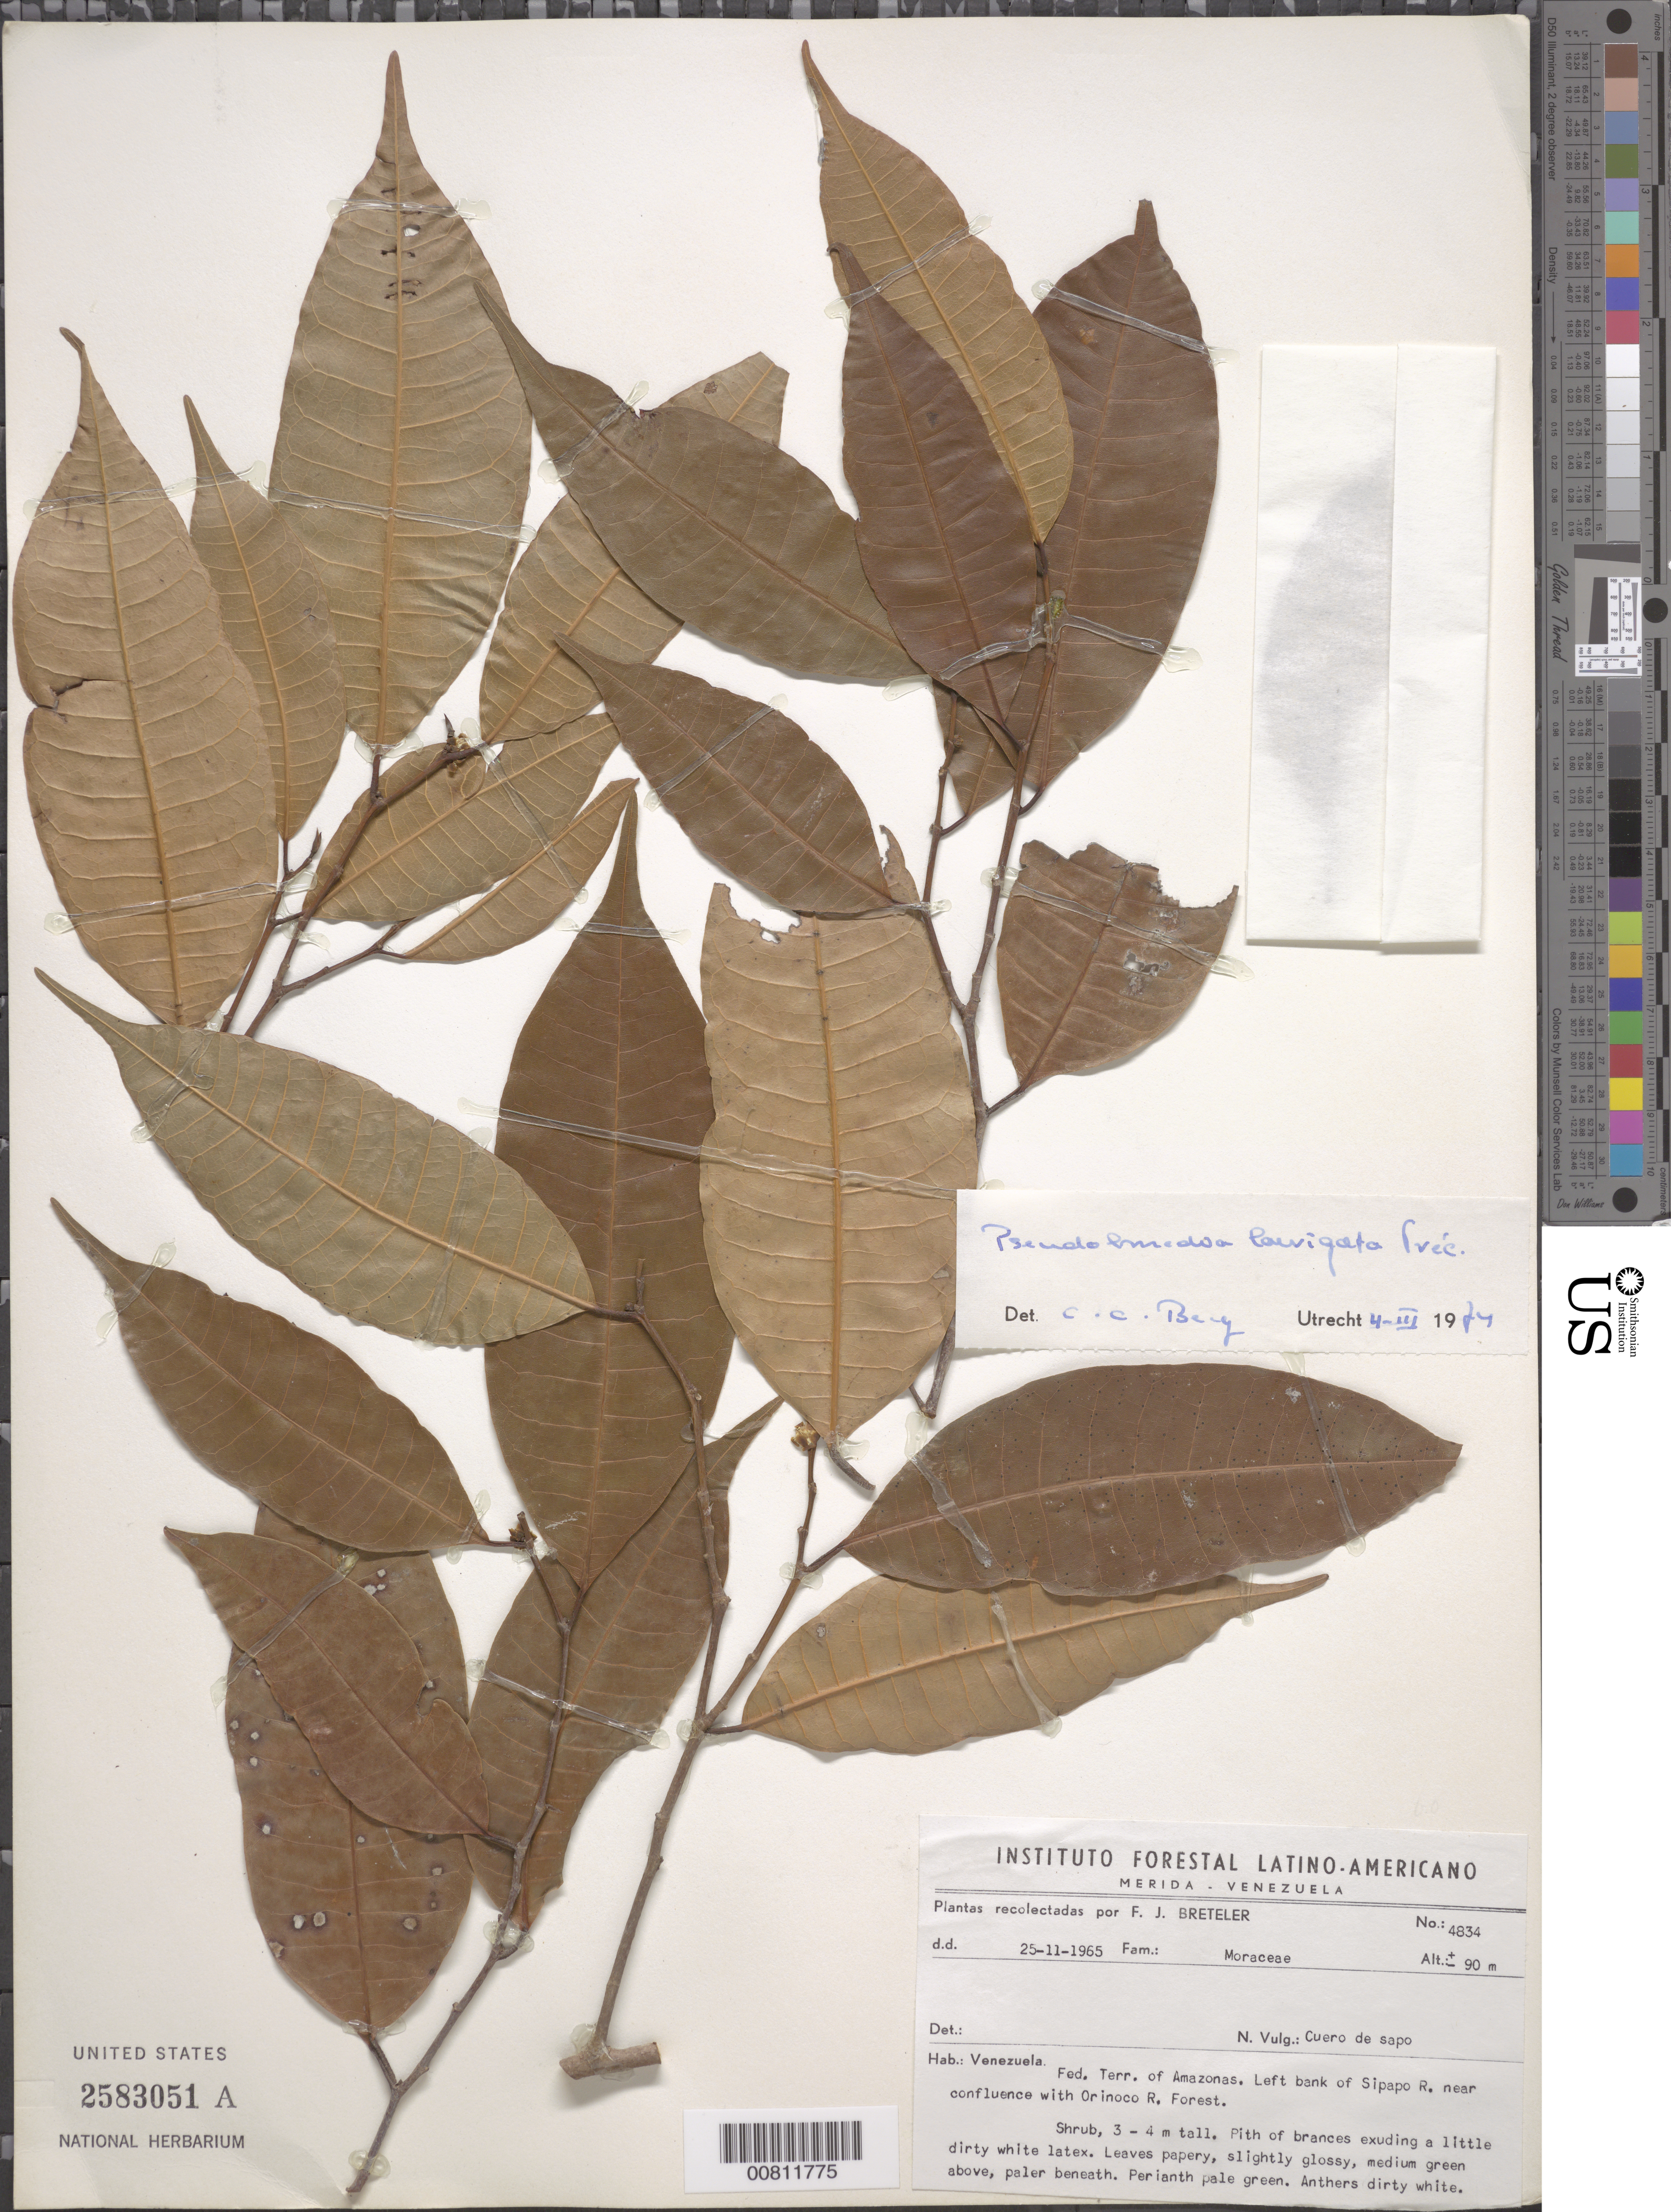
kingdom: Plantae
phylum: Tracheophyta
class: Magnoliopsida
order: Rosales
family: Moraceae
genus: Pseudolmedia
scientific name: Pseudolmedia laevigata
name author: Trécul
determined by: Berg, C. C.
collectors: F. J. Breteler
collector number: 4834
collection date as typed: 25-Nov-65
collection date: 1965-11-25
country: Venezuela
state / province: Amazonas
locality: Sipapo R., left bank; near confl. with Orinoco R.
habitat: Riverbank; forest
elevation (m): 90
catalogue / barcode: US 2583051A